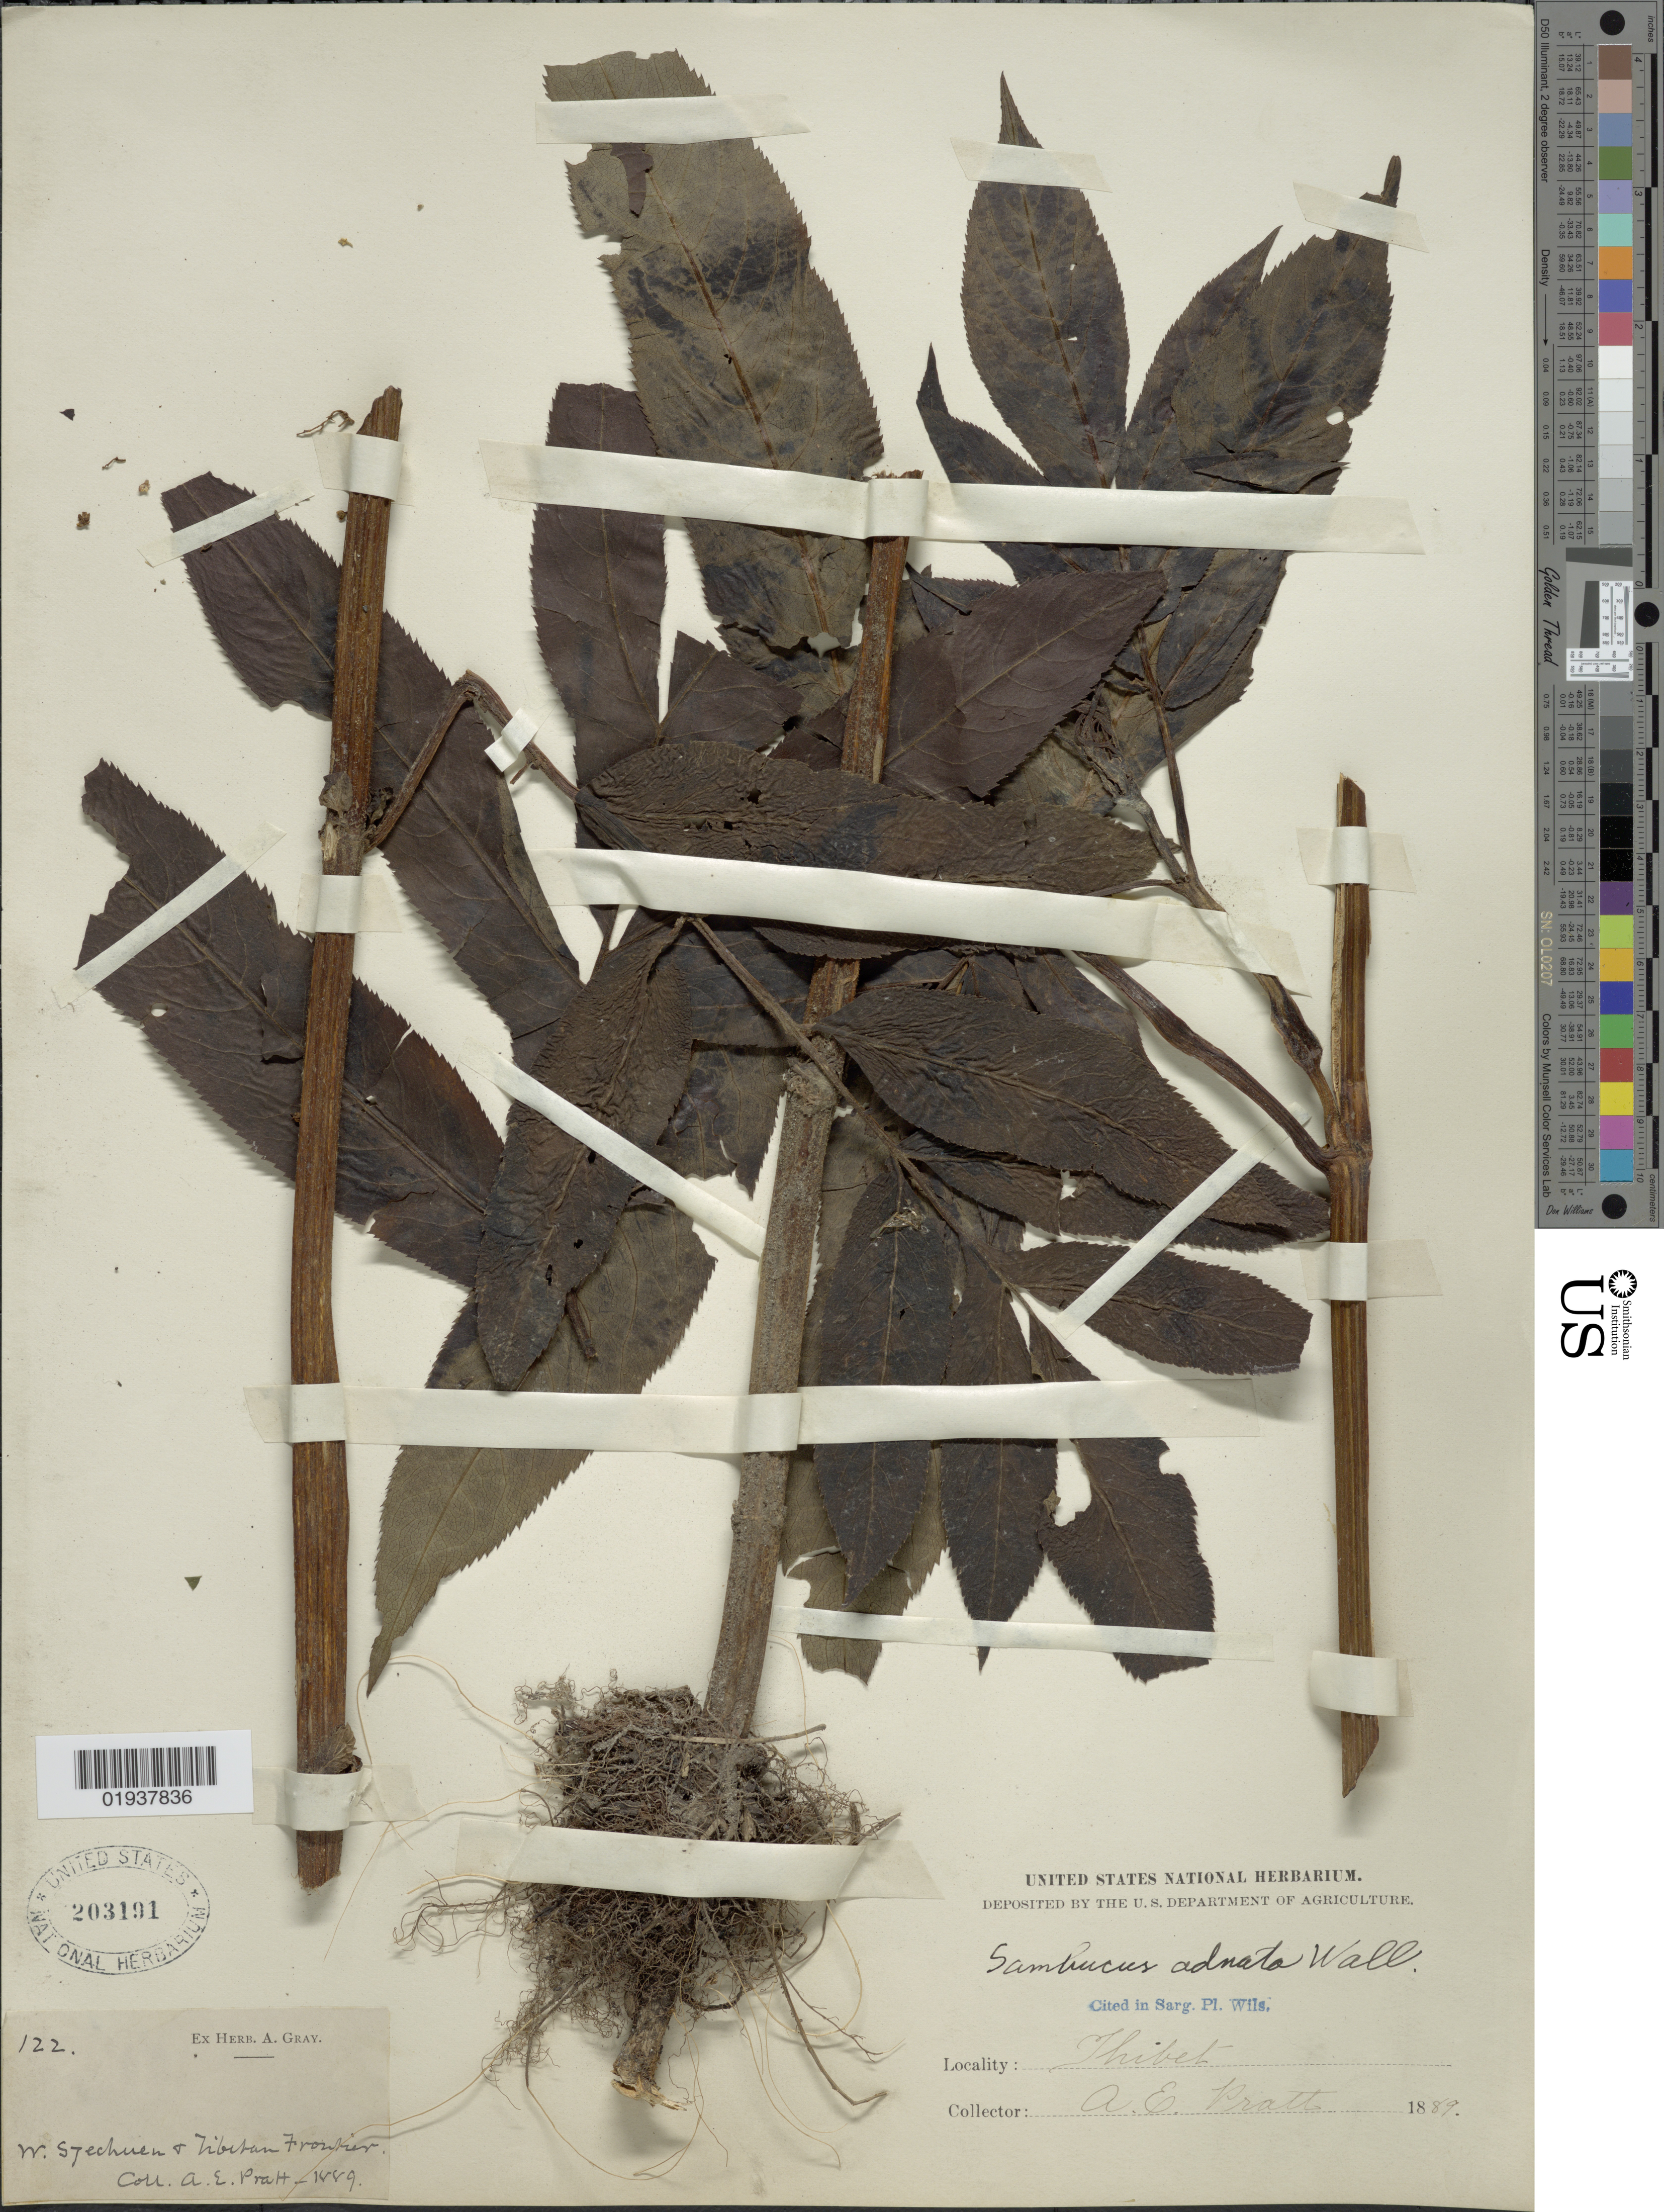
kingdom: Plantae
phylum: Tracheophyta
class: Magnoliopsida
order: Dipsacales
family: Viburnaceae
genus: Sambucus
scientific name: Sambucus adnata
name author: Wall. ex DC.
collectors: A. Pratt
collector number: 122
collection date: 1889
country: China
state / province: Xizang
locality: Thibet. W. Szechuen [interpreted] & Tibetan Frontier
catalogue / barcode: US 203191